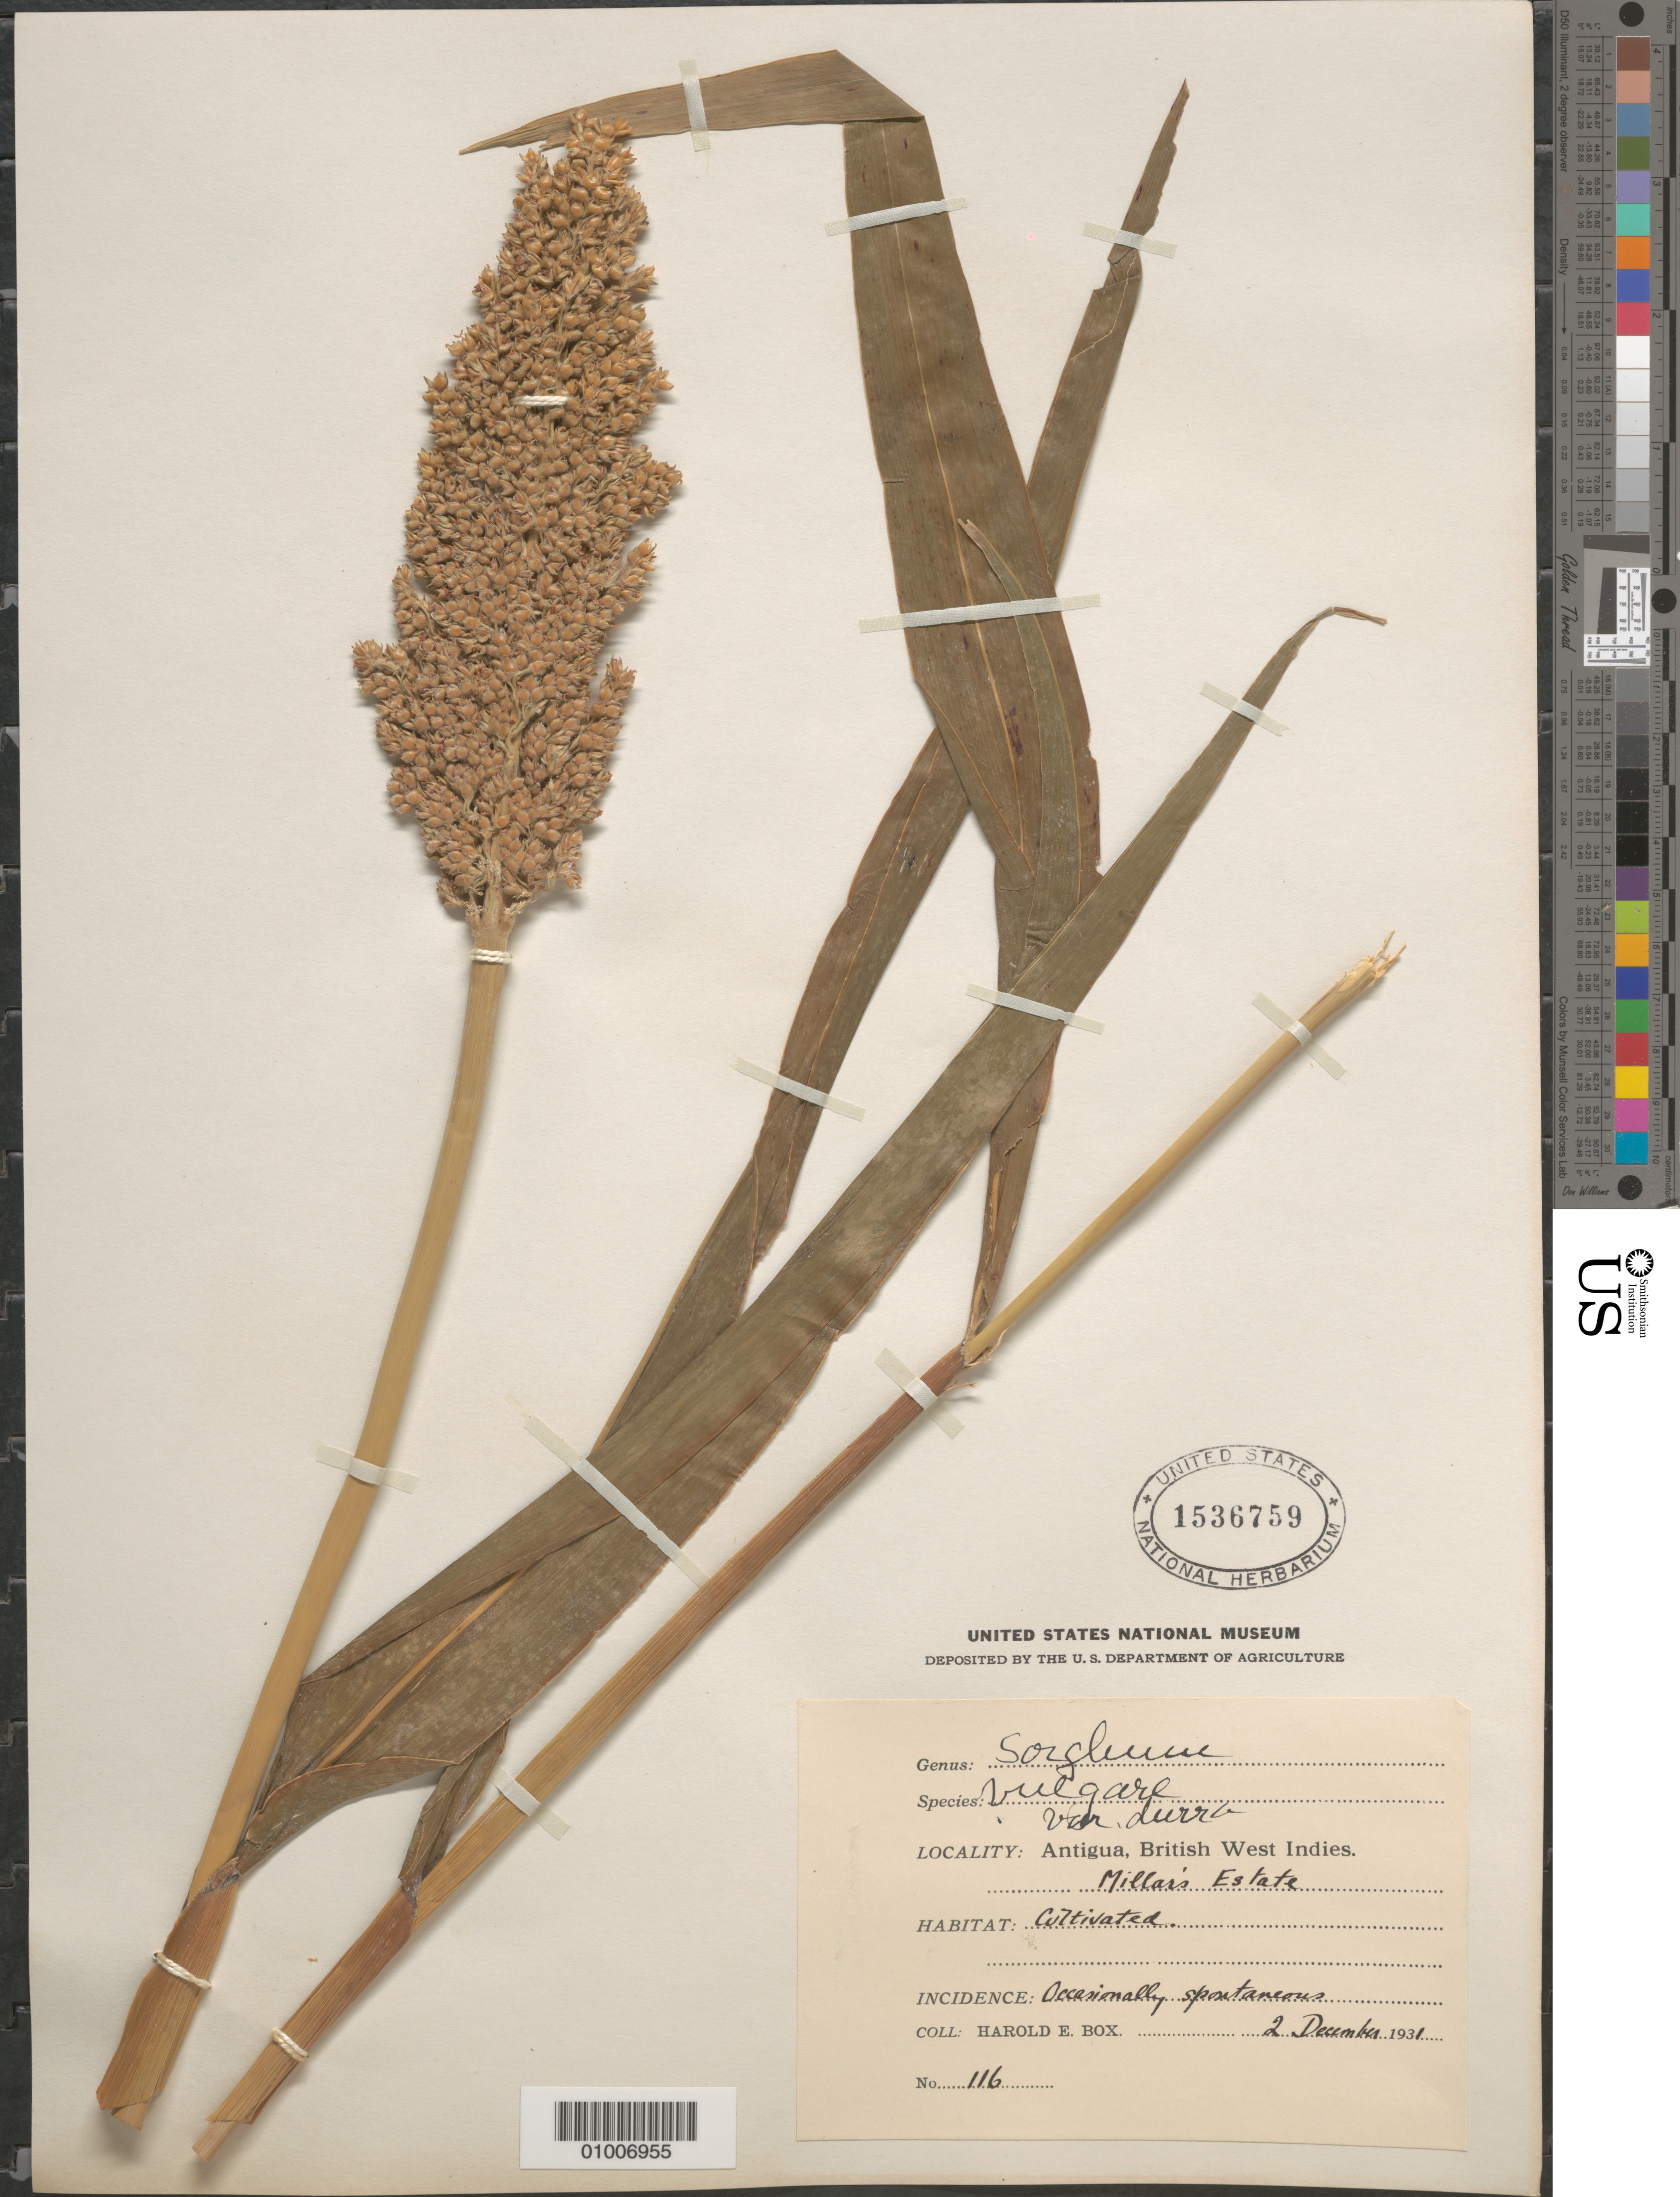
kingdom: Plantae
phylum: Tracheophyta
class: Liliopsida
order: Poales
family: Poaceae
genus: Sorghum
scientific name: Sorghum bicolor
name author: (L.) Moench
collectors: H. E. Box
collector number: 116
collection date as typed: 02 Dec 1931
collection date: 1931-12-02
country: Antigua and Barbuda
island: Antigua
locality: Millar's Estate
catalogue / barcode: US 1536759